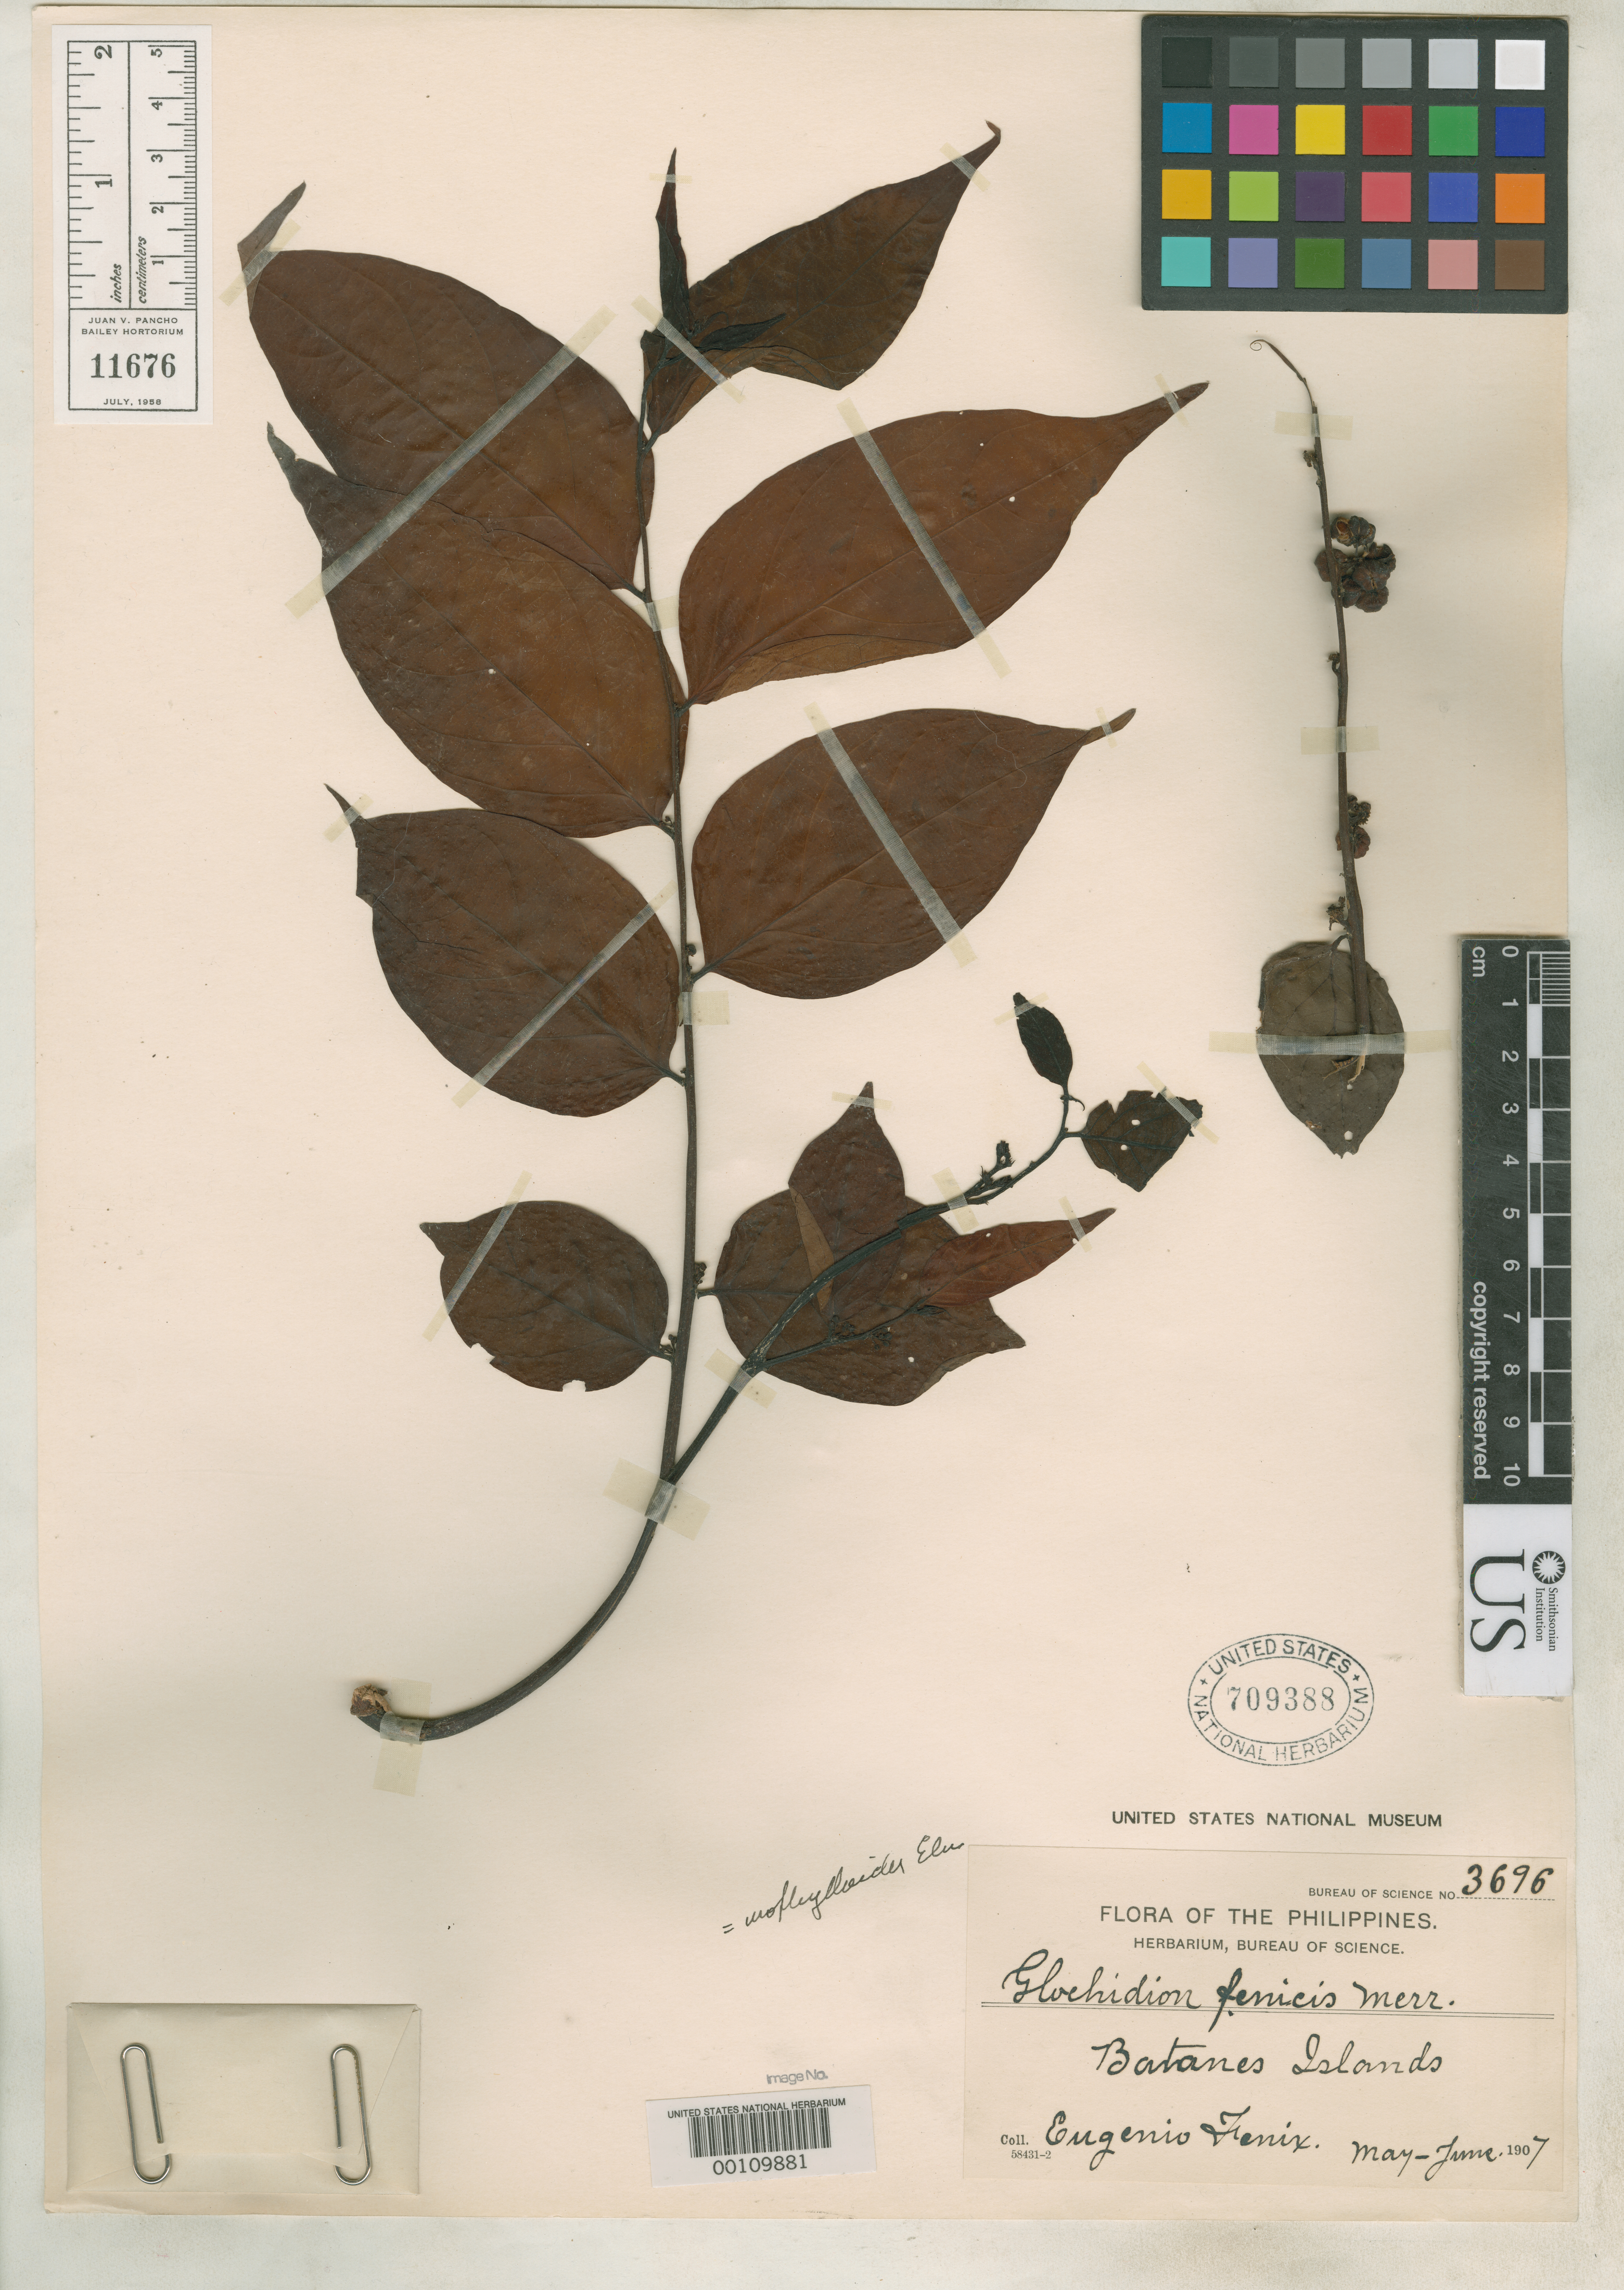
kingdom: Plantae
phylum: Tracheophyta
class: Magnoliopsida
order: Malpighiales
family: Phyllanthaceae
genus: Glochidion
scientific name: Glochidion fenicis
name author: Merr.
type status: Type Collection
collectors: E. Fénix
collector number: Bur. Sci. 3696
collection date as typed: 01 Jun 1907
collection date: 1907-06-01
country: Philippines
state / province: Cagayan Valley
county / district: Batanes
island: Batan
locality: Santo Domingo de Basco.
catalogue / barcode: US 709388